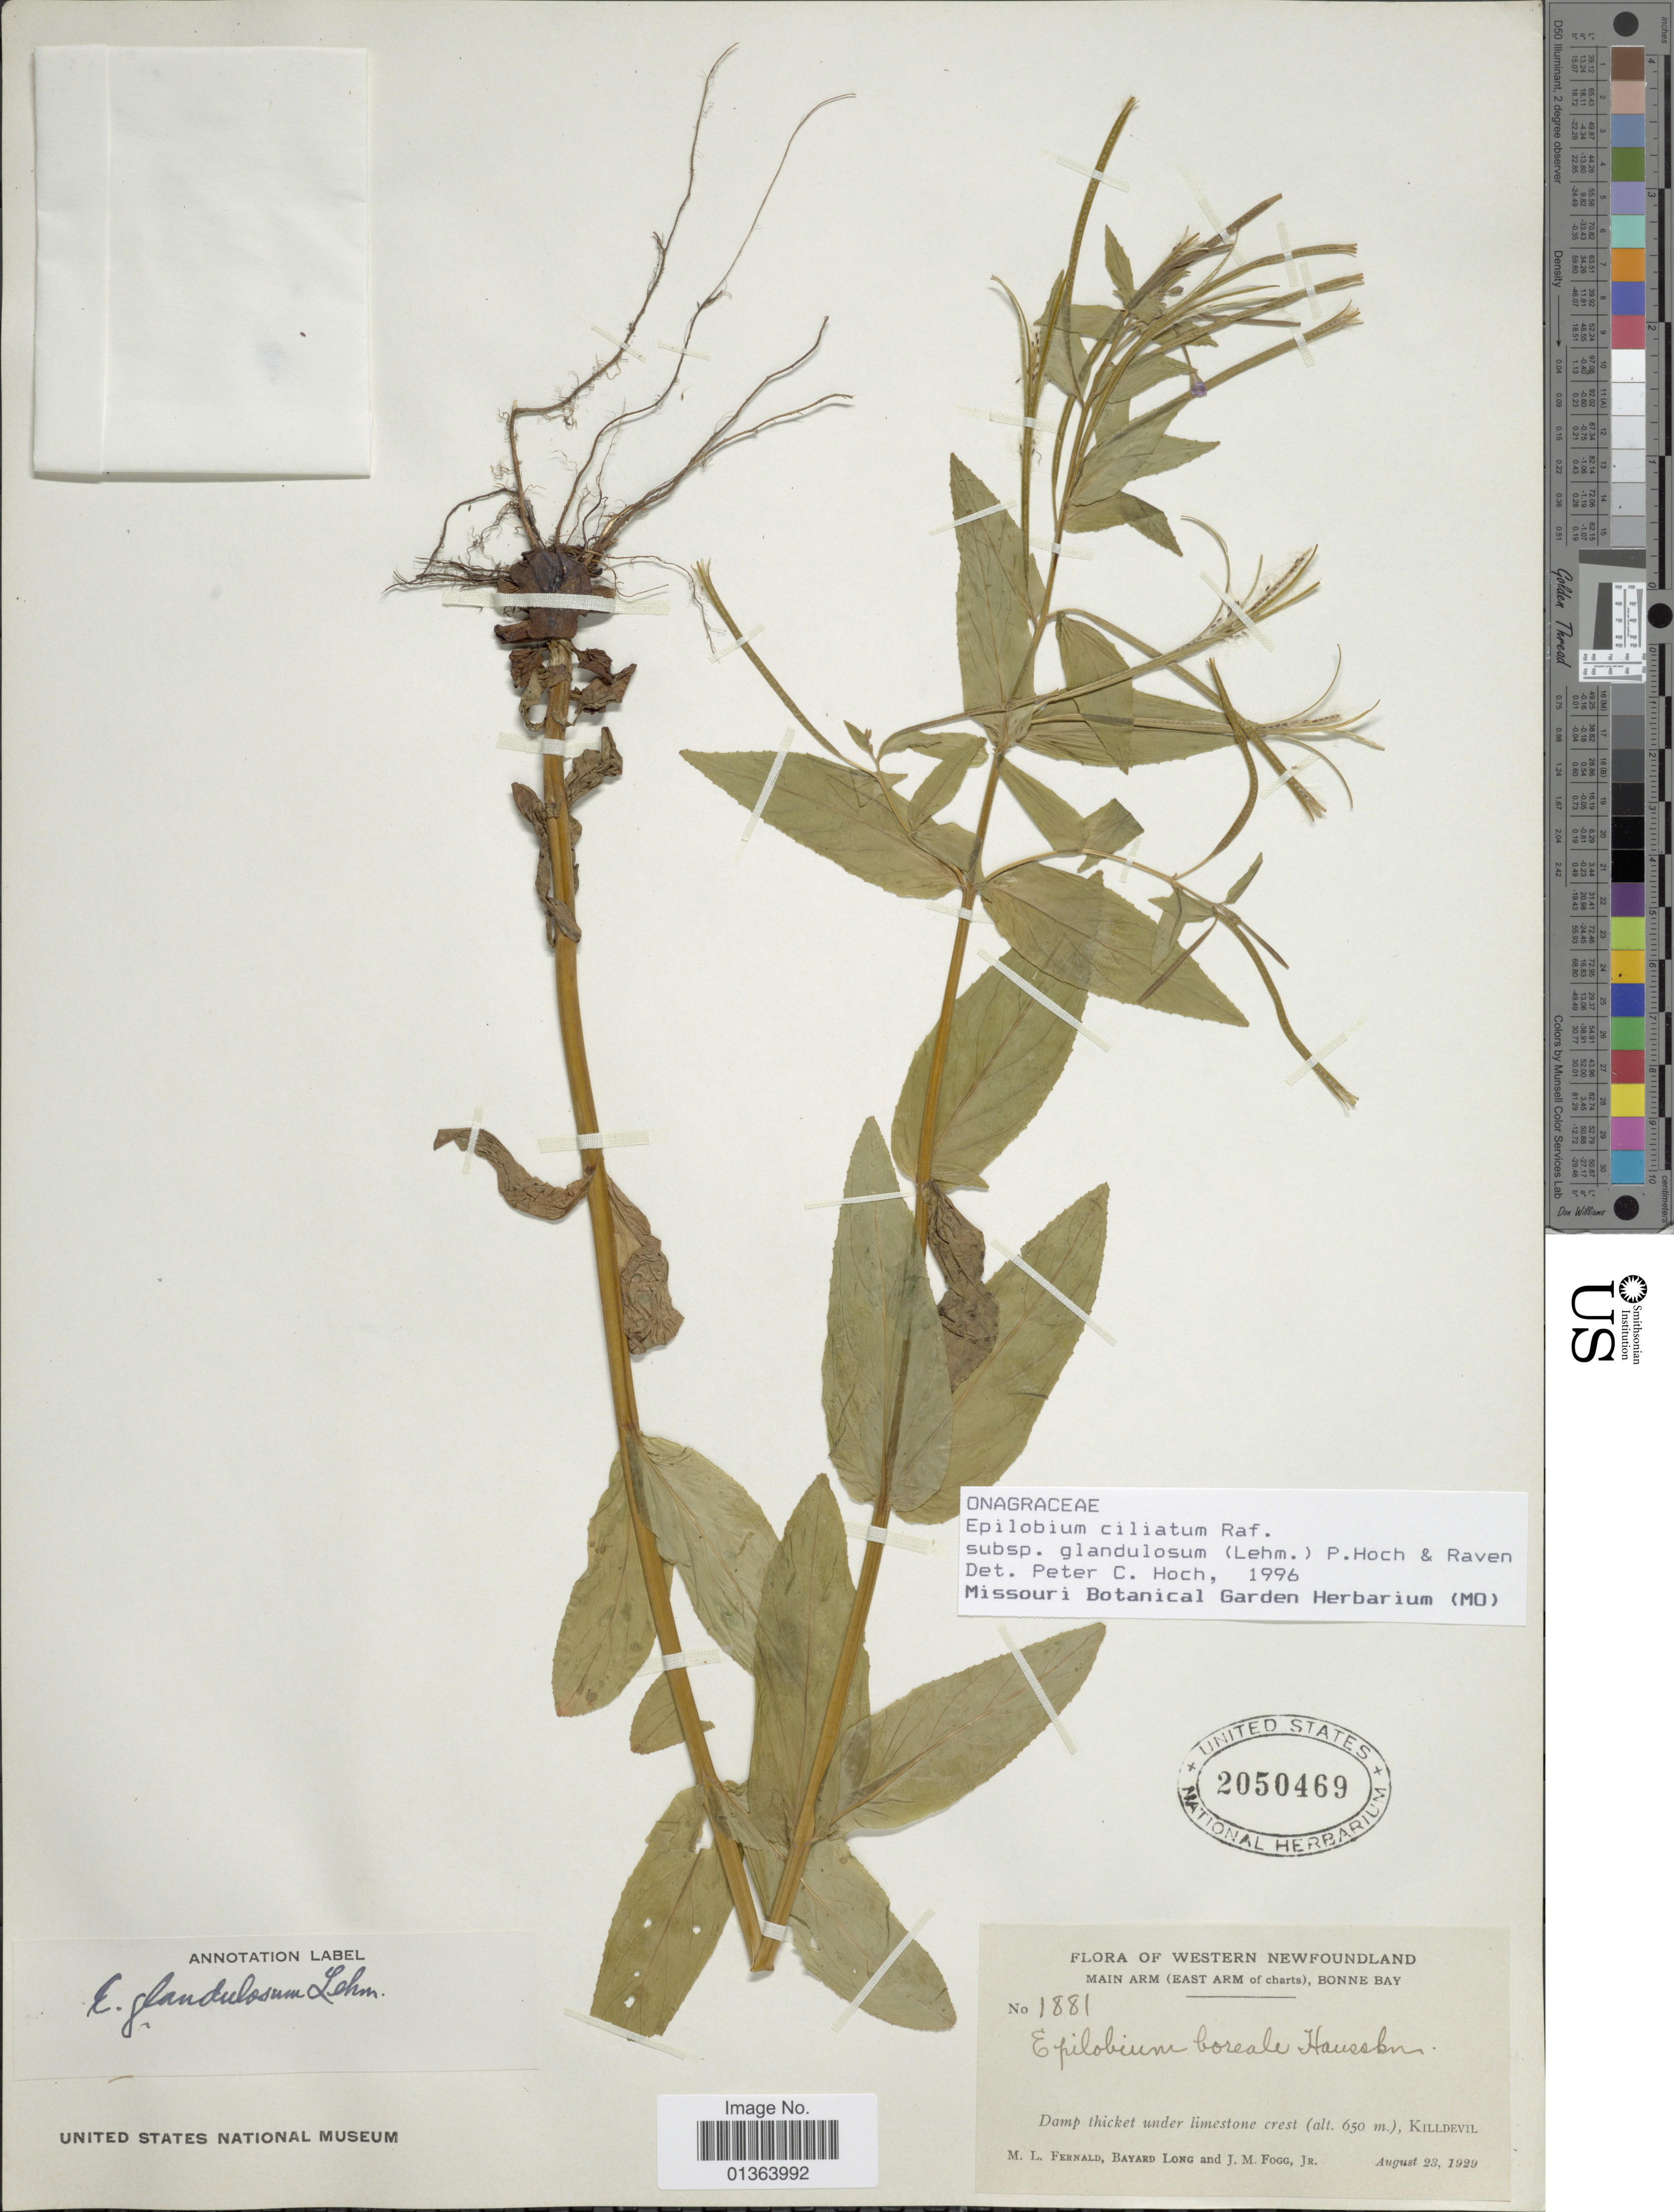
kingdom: Plantae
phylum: Tracheophyta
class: Magnoliopsida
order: Myrtales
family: Onagraceae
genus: Epilobium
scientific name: Epilobium ciliatum subsp. glandulosum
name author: (Lehm.) Hoch & P.H. Raven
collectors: M. L. Fernald, B. H. Long & J. Fogg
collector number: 1881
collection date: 1929-08-23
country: Canada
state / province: Newfoundland and Labrador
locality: Western Newfoundland. Main Arm (East Arm of charts), Bonne Bay. Killdevil.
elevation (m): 650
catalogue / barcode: US 2050469